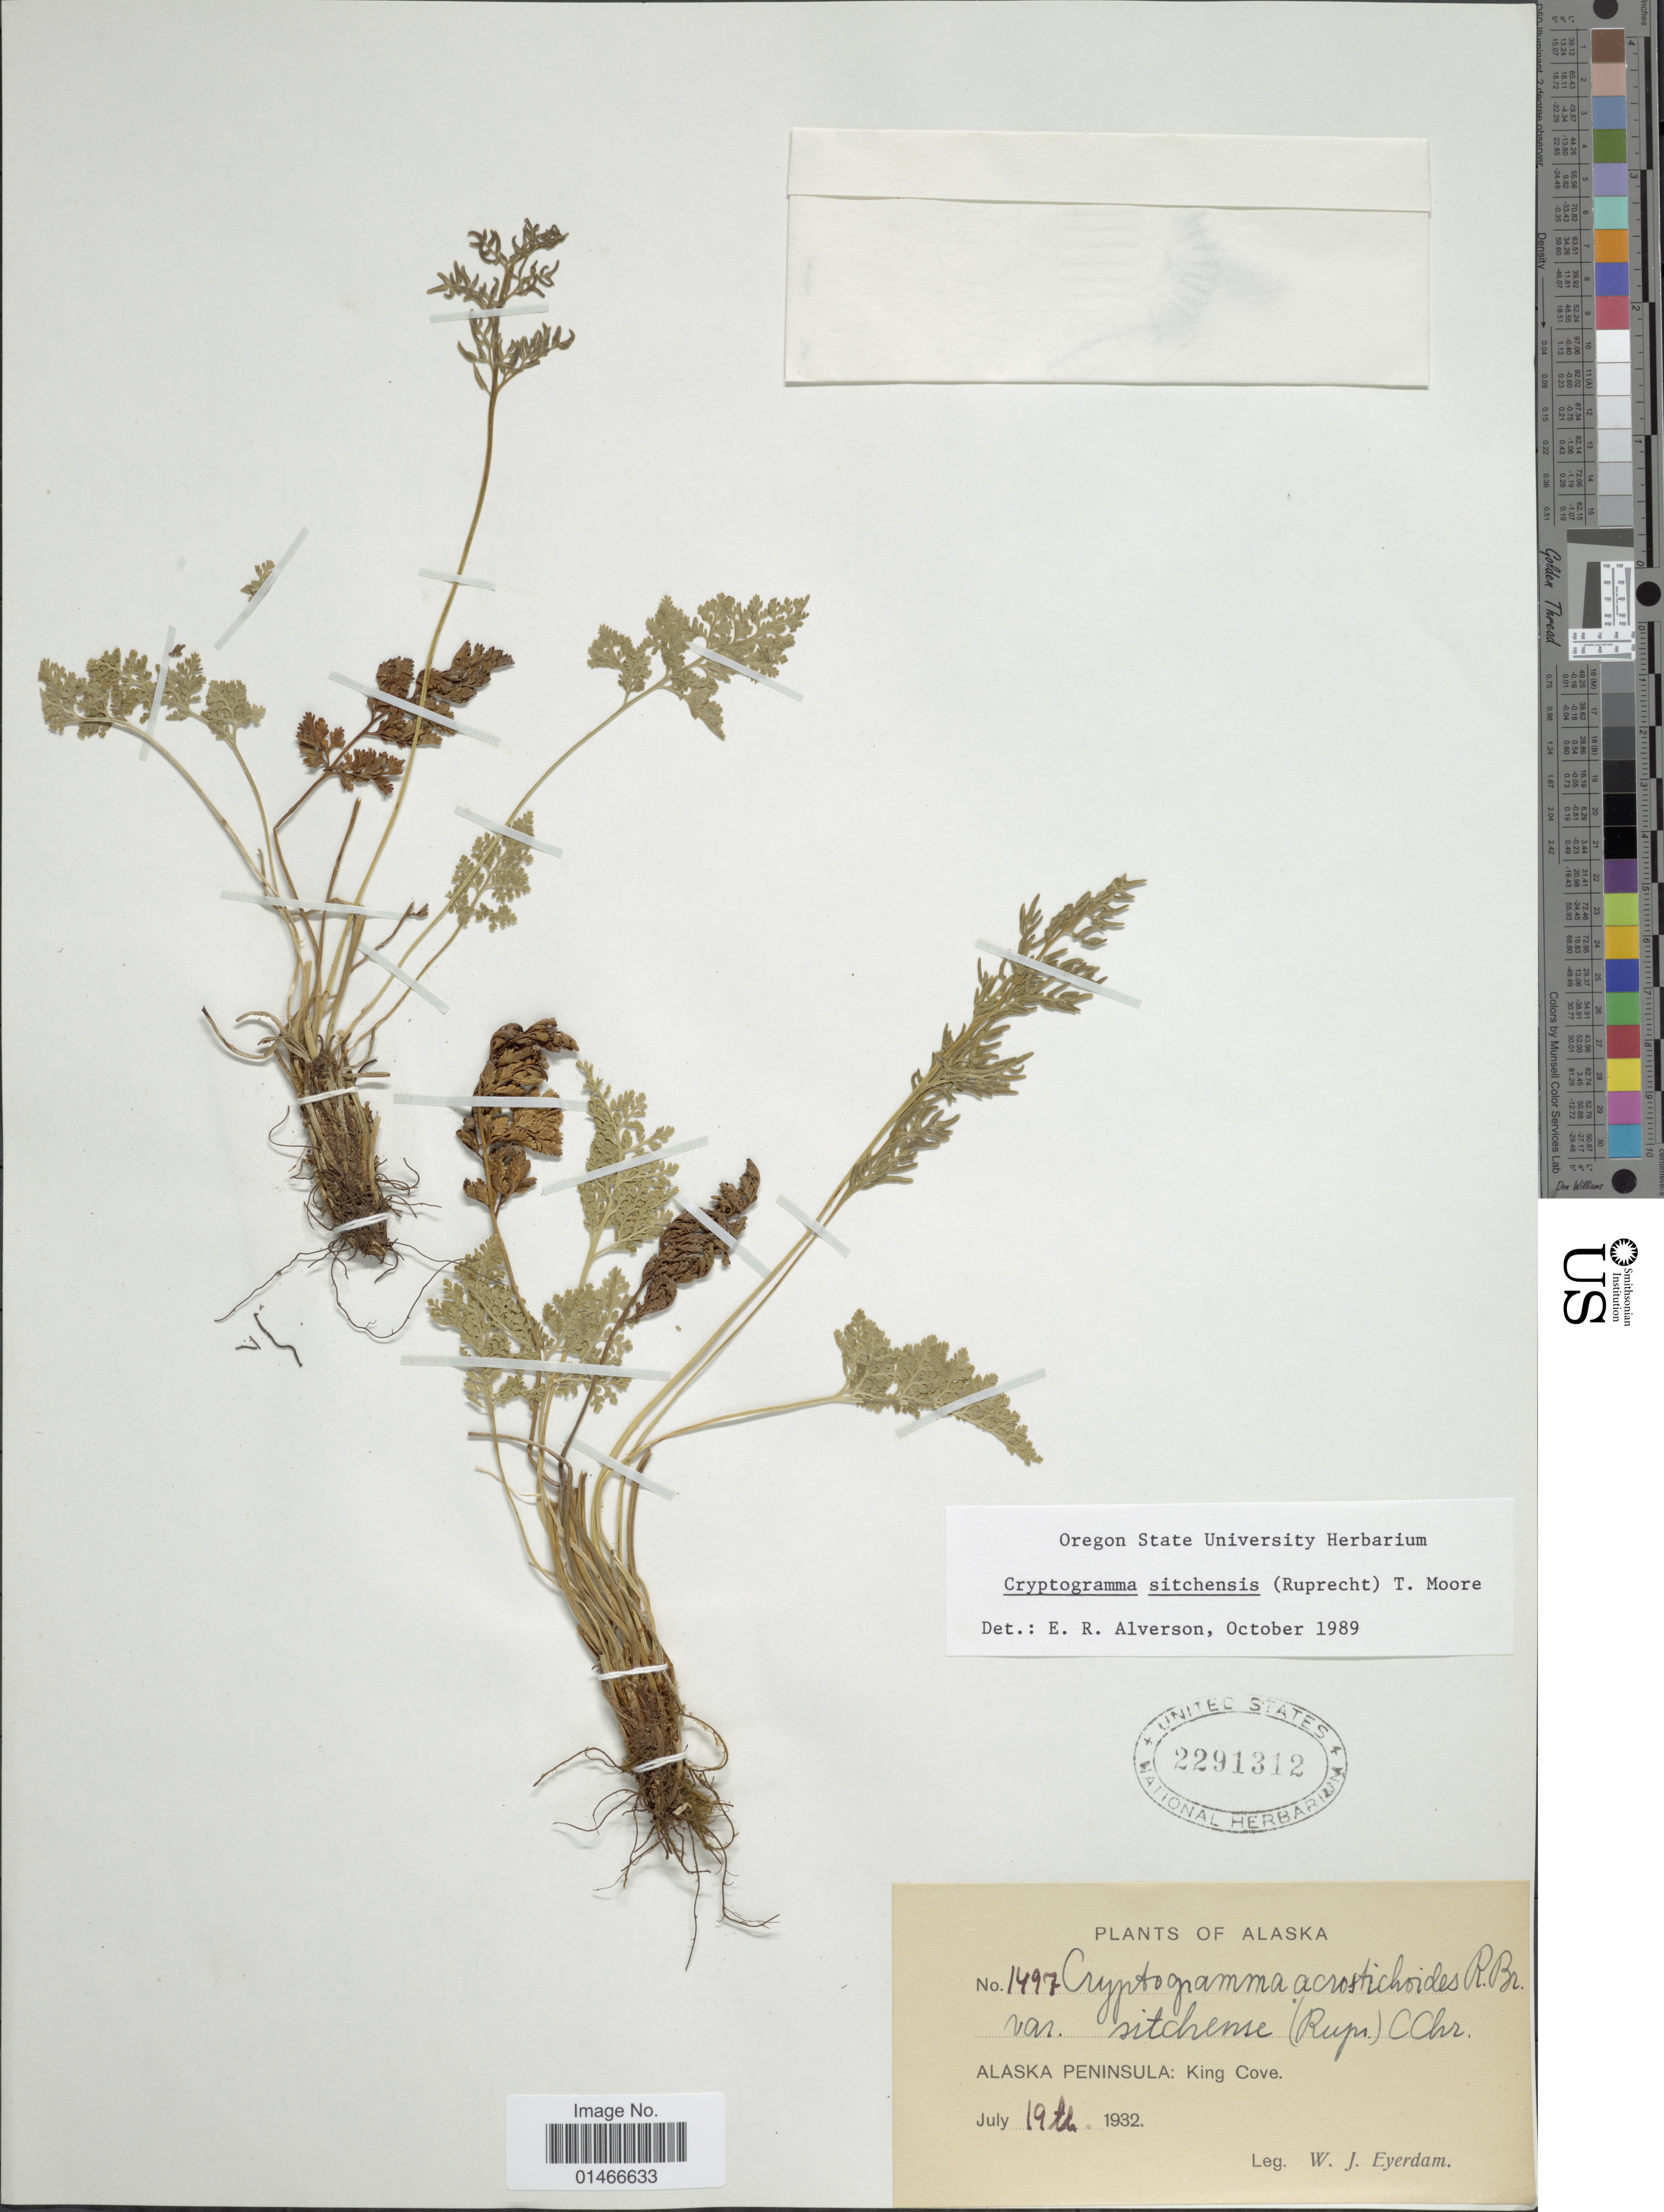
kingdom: Plantae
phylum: Tracheophyta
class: Polypodiopsida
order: Polypodiales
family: Pteridaceae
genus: Cryptogramma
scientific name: Cryptogramma sitchensis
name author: (Rupr.) T. Moore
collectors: W. J. Eyerdam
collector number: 1497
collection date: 1932-07-19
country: United States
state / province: Alaska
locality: Alaska Peninsula: King Cove.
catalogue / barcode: US 2291312